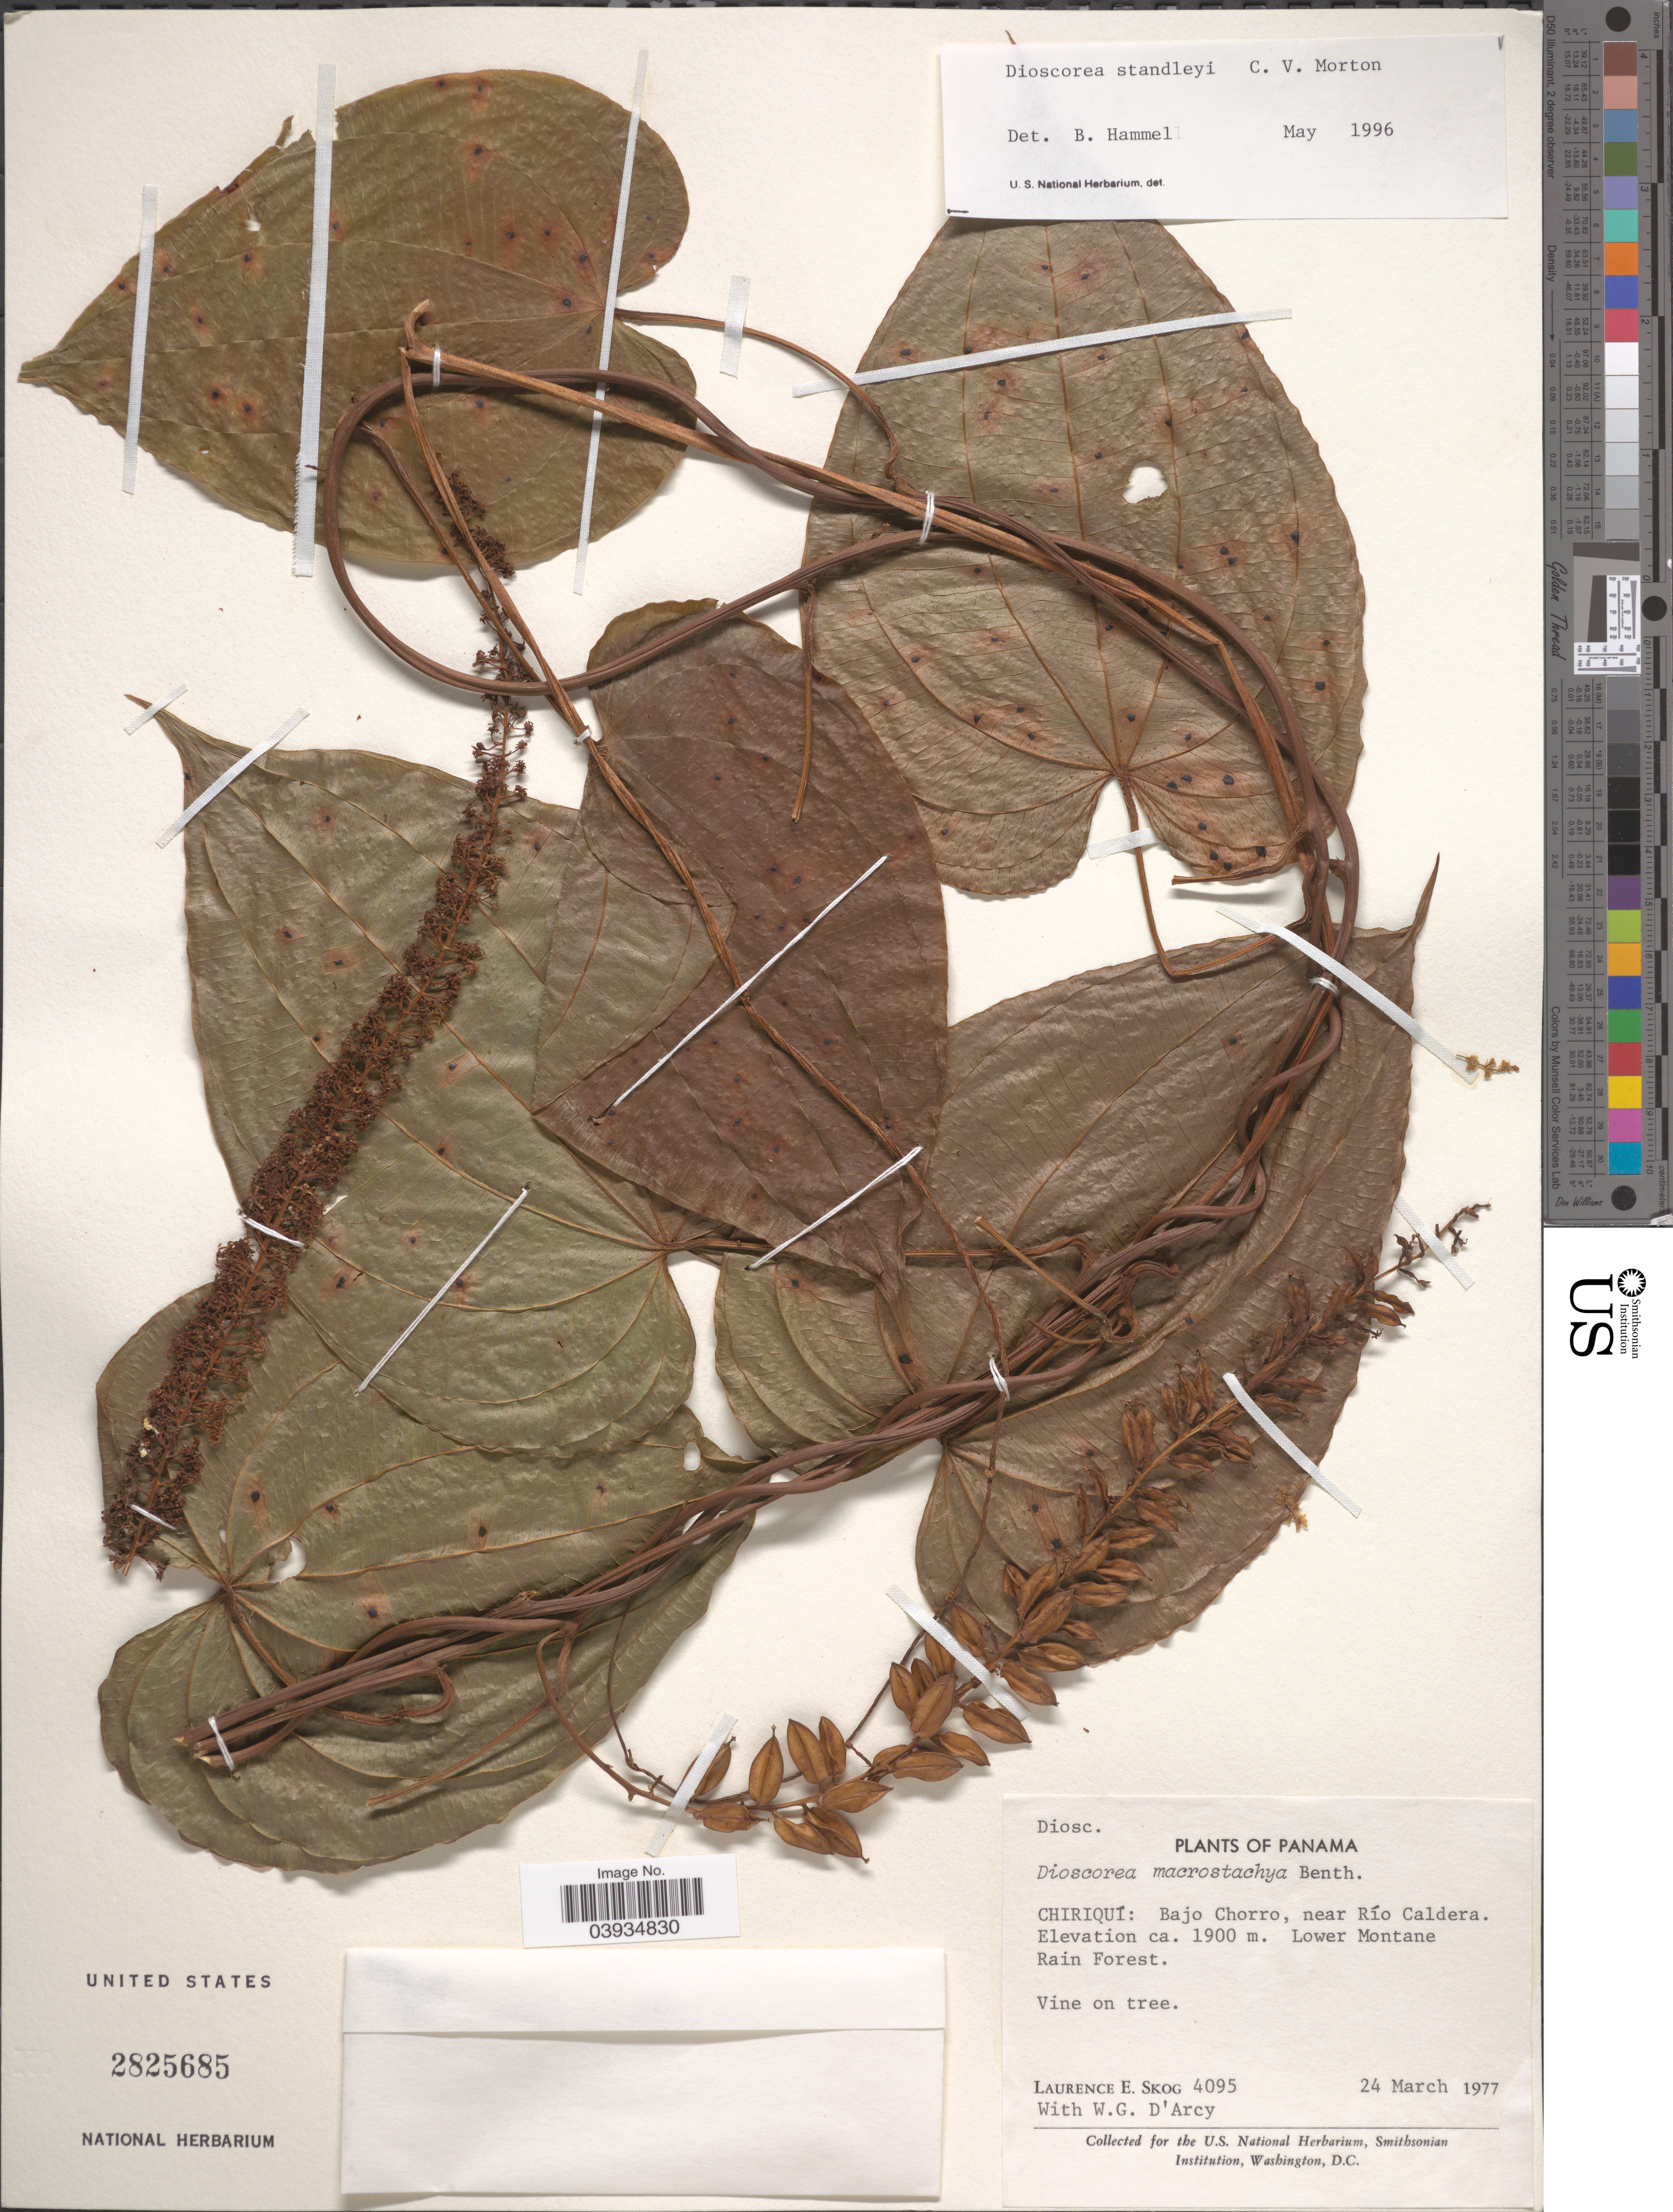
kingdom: Plantae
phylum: Tracheophyta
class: Liliopsida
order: Dioscoreales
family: Dioscoreaceae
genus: Dioscorea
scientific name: Dioscorea standleyi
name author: C.V. Morton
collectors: L. E. Skog & W. G. D'Arcy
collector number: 4095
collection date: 1977-03-24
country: Panama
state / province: Chiriqui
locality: Bajo Chorro, near Río Caldera.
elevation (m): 1900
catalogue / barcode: US 2825685